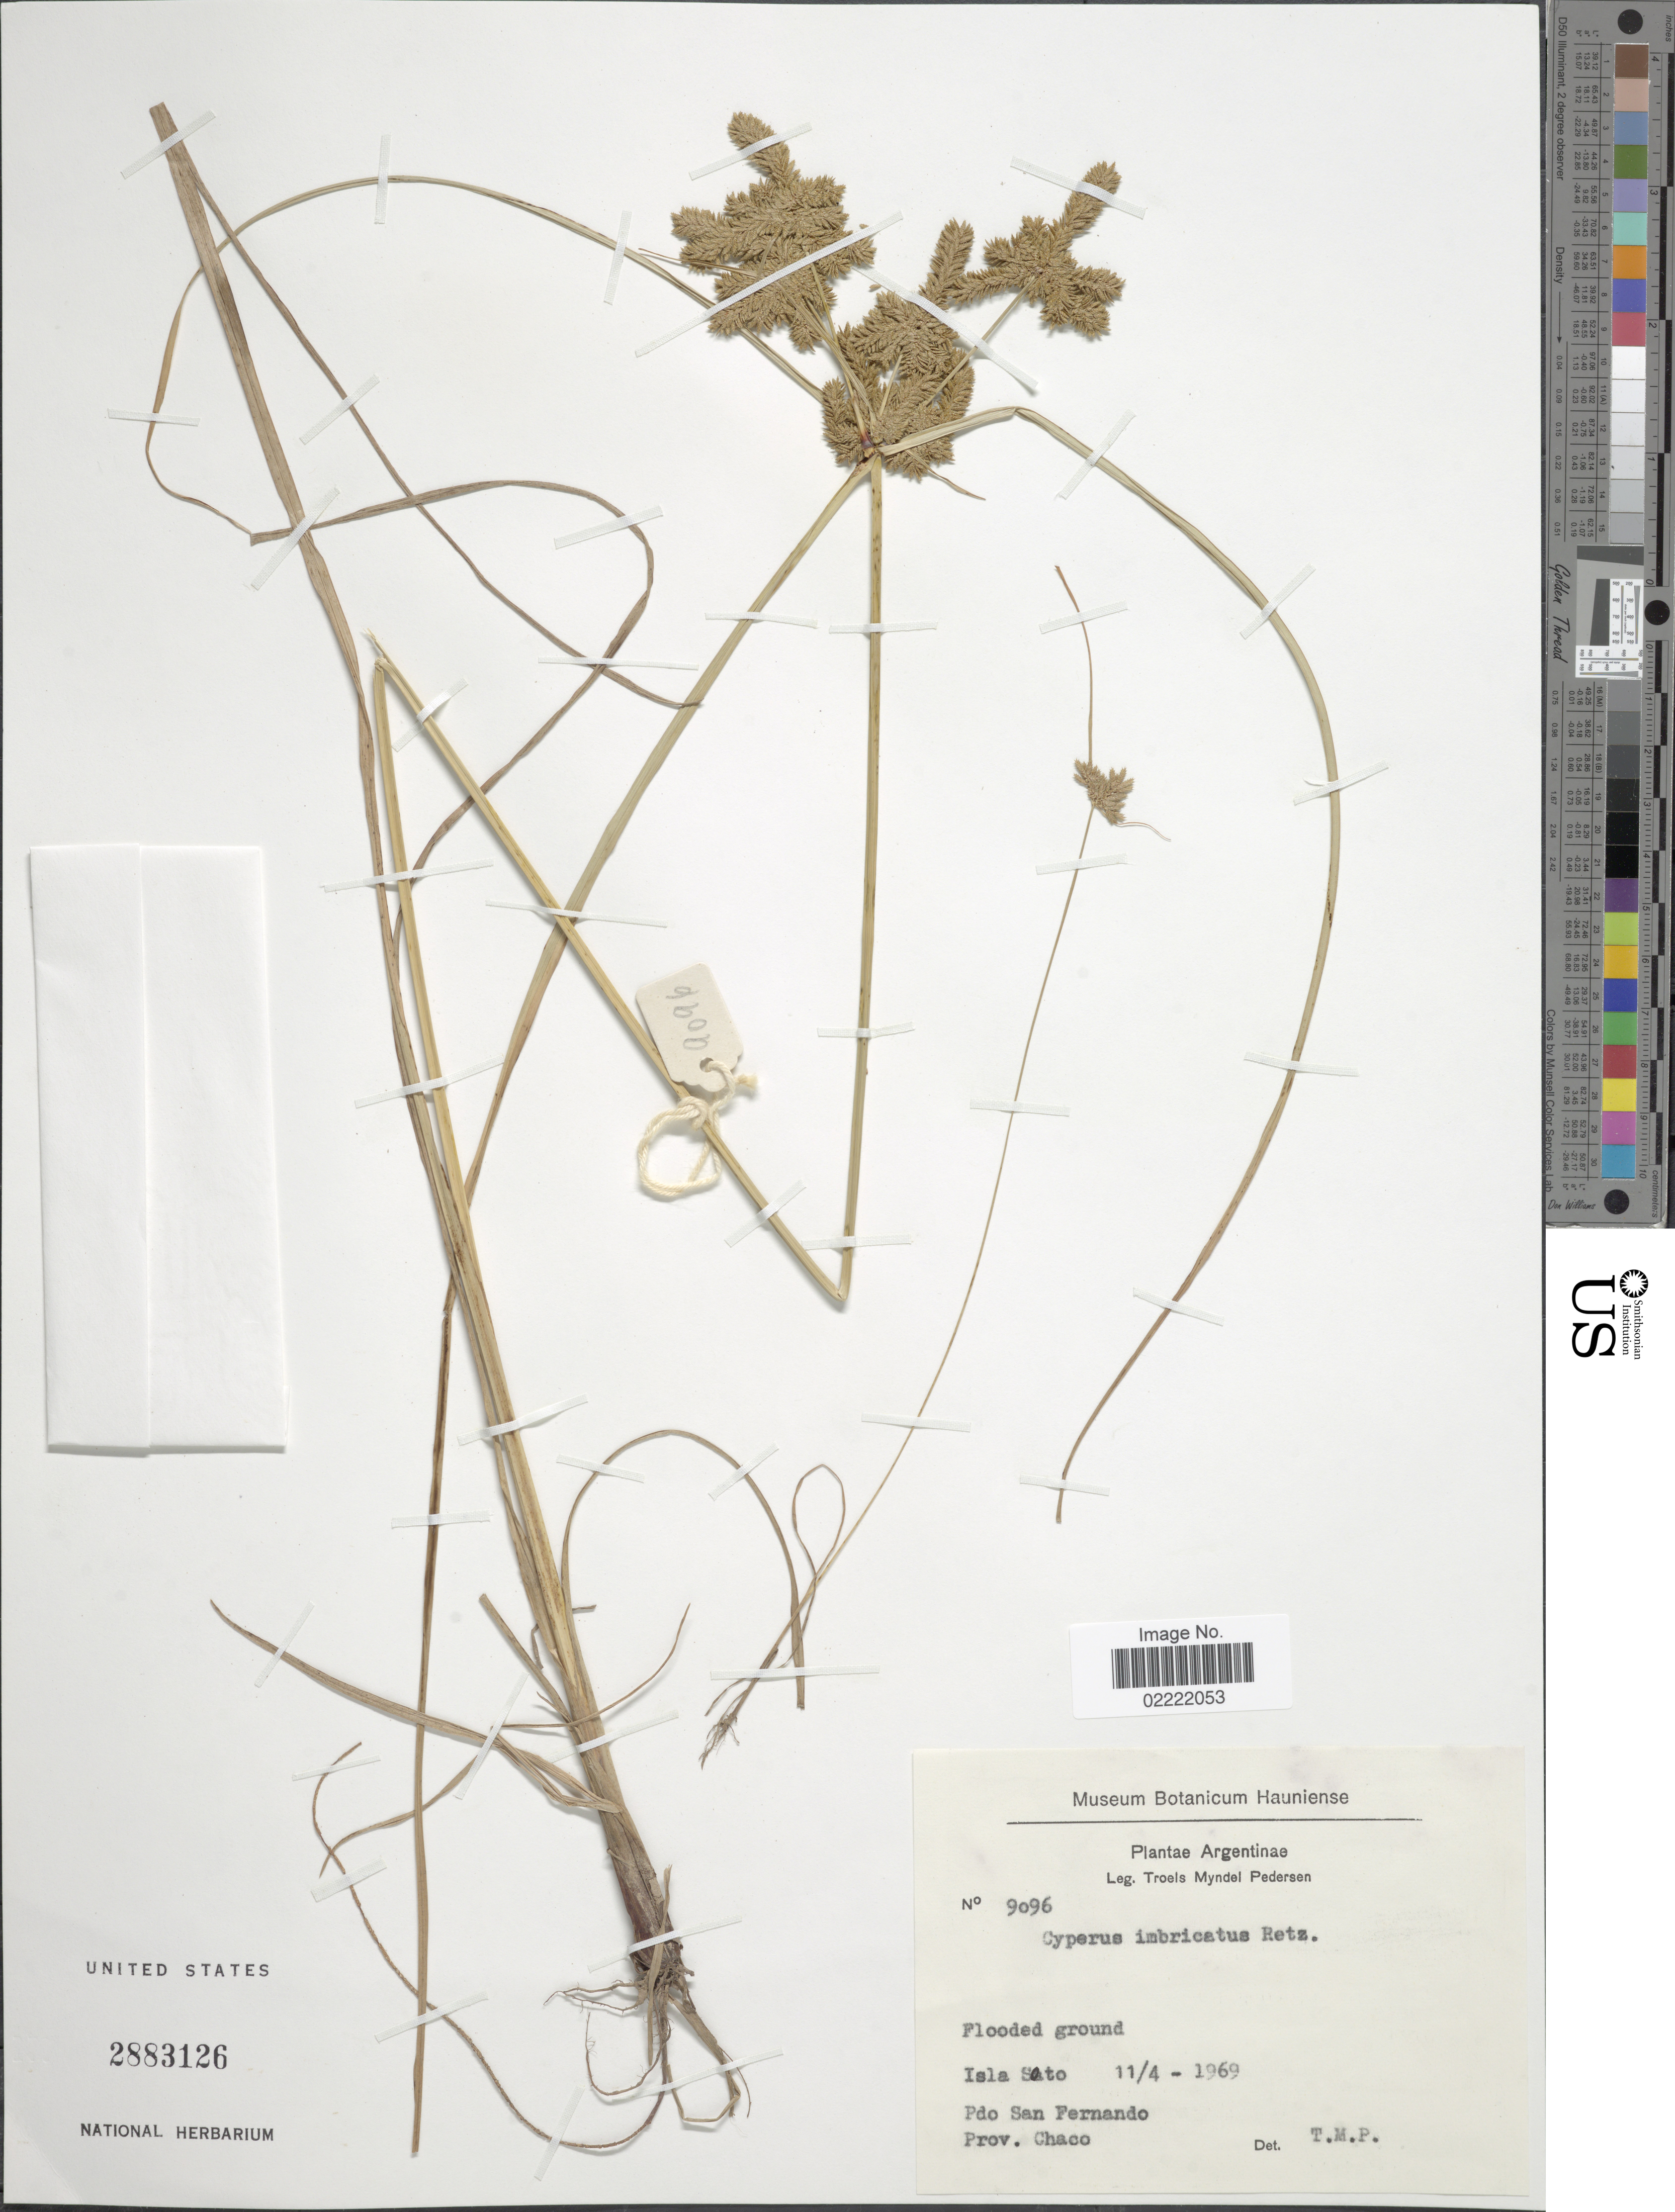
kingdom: Plantae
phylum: Tracheophyta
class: Liliopsida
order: Poales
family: Cyperaceae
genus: Cyperus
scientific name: Cyperus imbricatus Retz.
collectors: T. Pederson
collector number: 9096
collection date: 1969-04-11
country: Argentina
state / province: Chaco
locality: Flooded ground, Isla Soto, Pdo San Fernando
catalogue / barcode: US 2883126